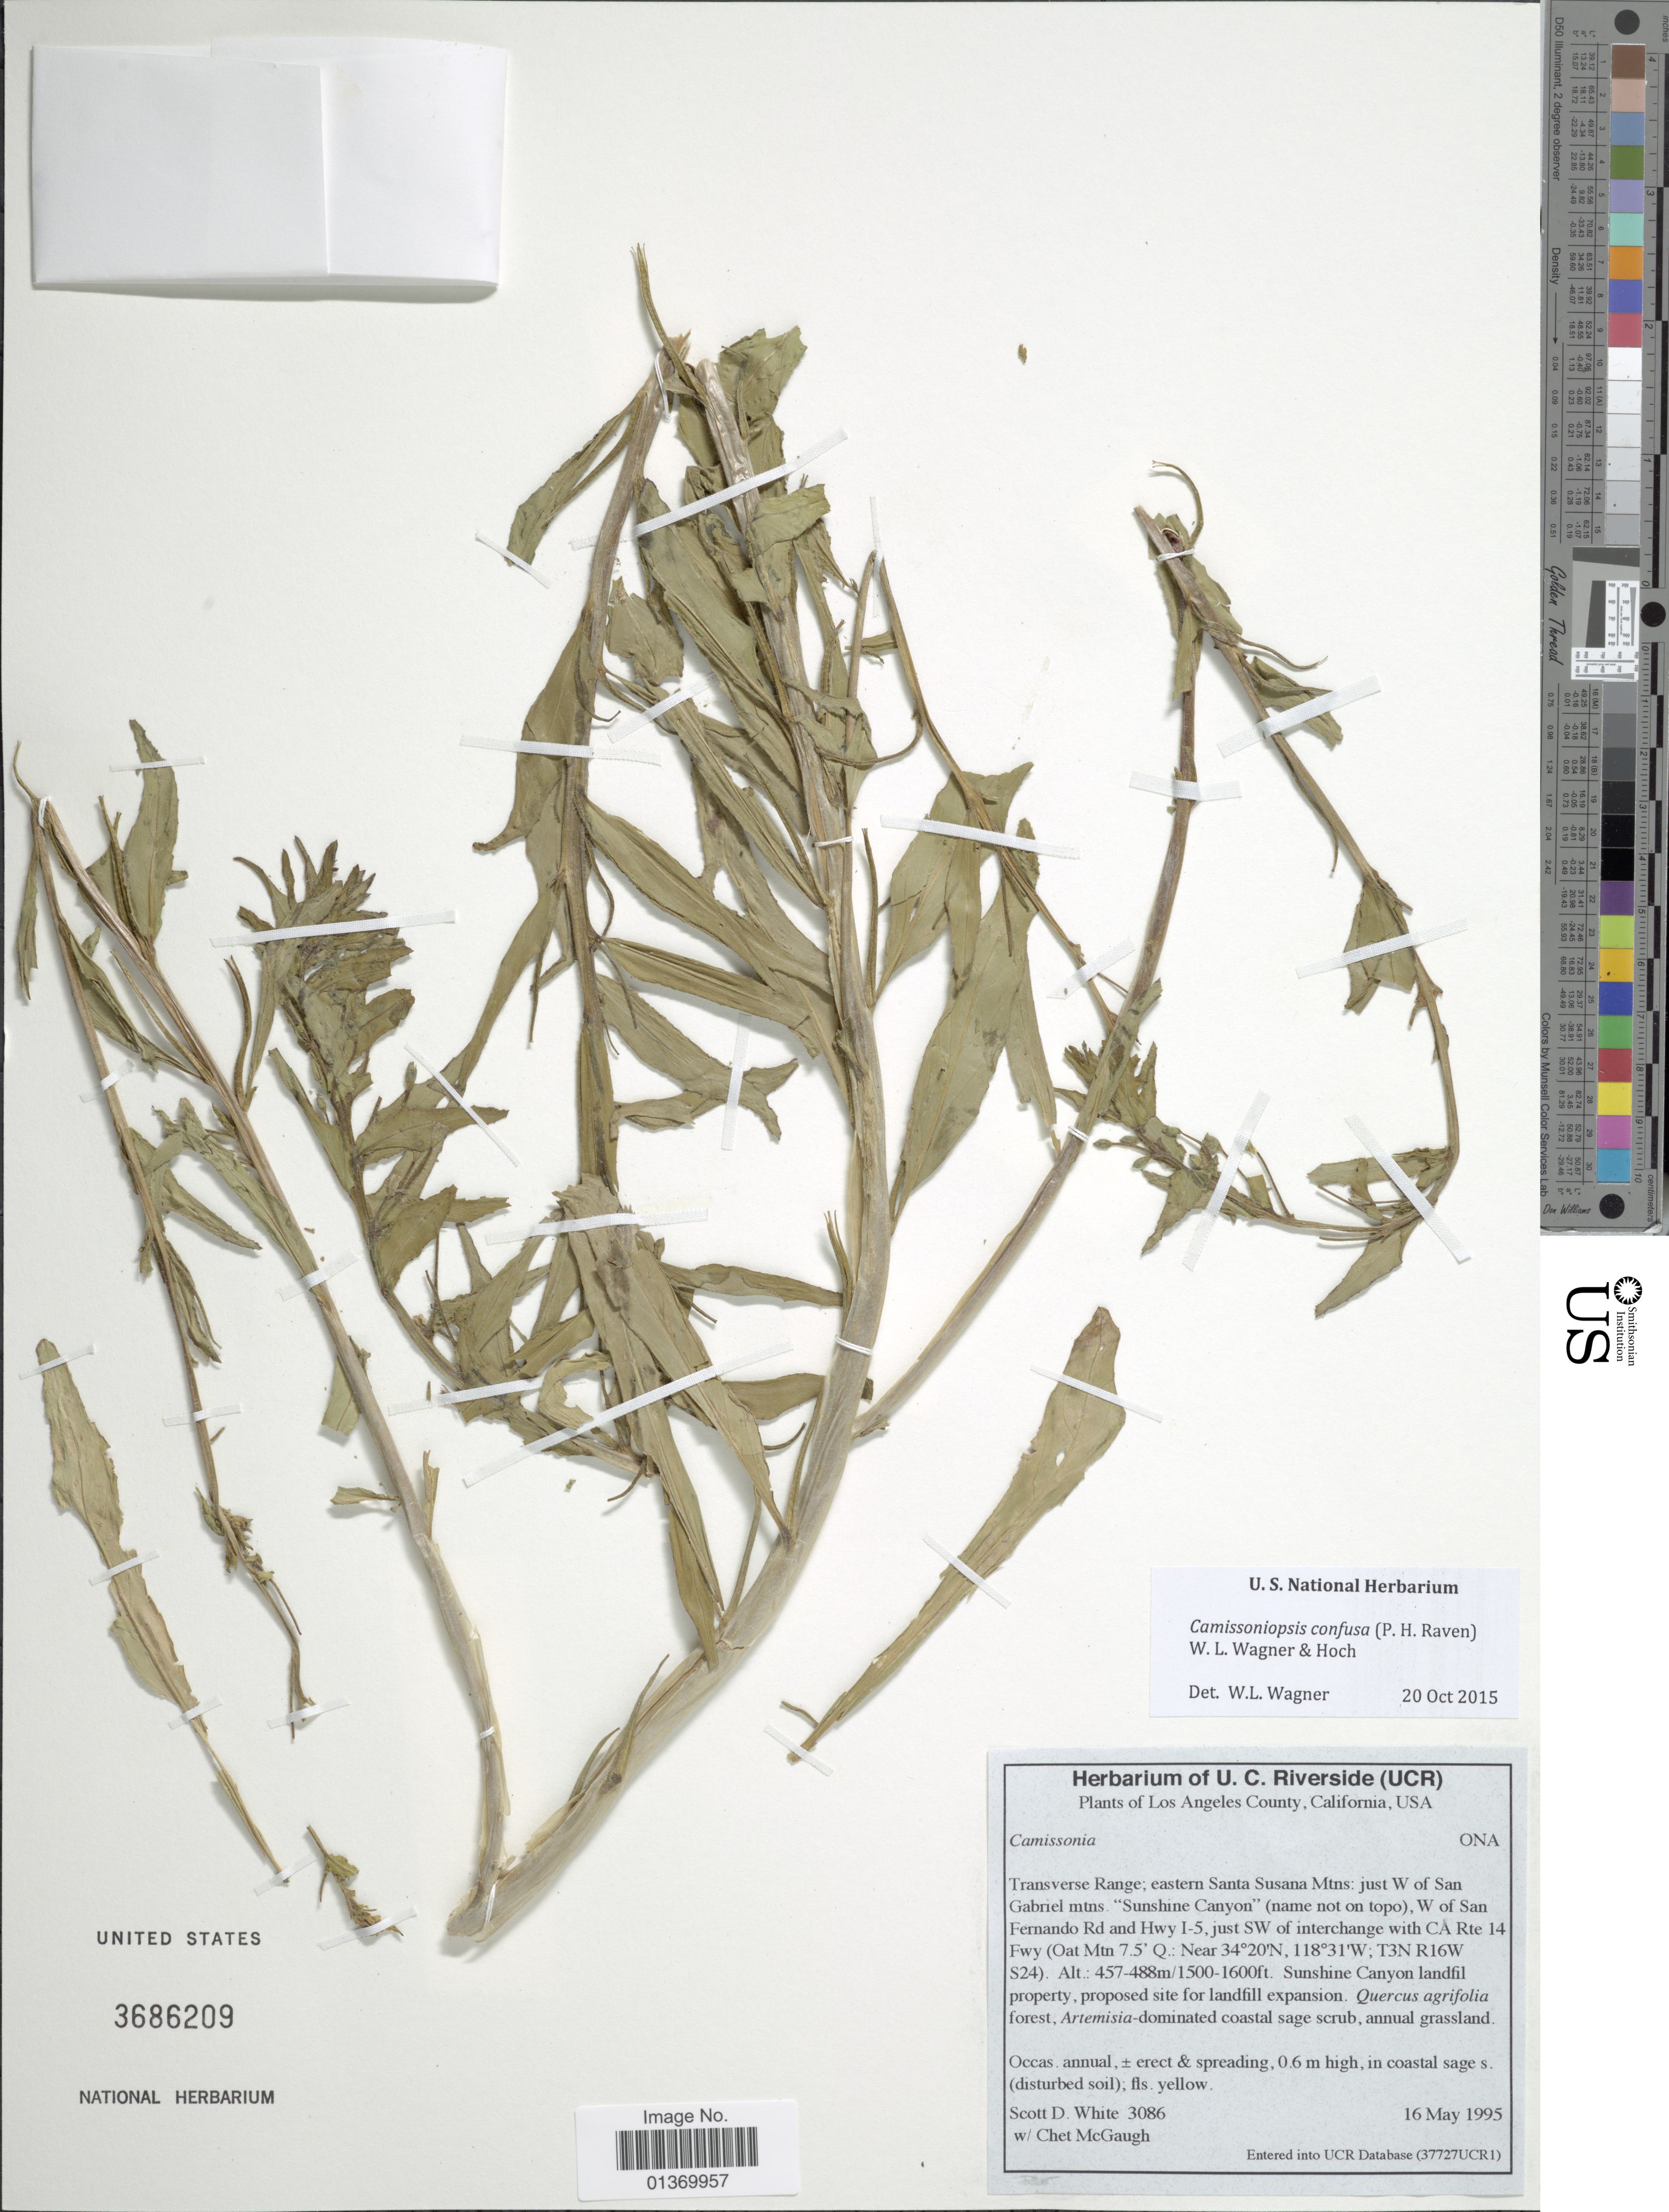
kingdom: Plantae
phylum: Tracheophyta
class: Magnoliopsida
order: Myrtales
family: Onagraceae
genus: Camissoniopsis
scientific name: Camissoniopsis intermedia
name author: (P.H. Raven) W.L. Wagner & Hoch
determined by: Wagner, W. L., (BOT), Smithsonian Institution - National Museum of Natural History (UNITED STATES)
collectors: S. White & C. McGaugh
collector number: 3086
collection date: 1995-05-16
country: United States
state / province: California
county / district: Los Angeles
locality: Los Angeles County, Transverse Range; eastern Santa Susana Mtns: just W of San Gabriel mtns. "Sunshine Canyon", W of San Fernando Rd and Hwy I-5, just SW of interchange with CA Rte 14 Fwy (Oat Mtn 7.5' Q.: T3N R16W S24)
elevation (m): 457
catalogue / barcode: US 3686209